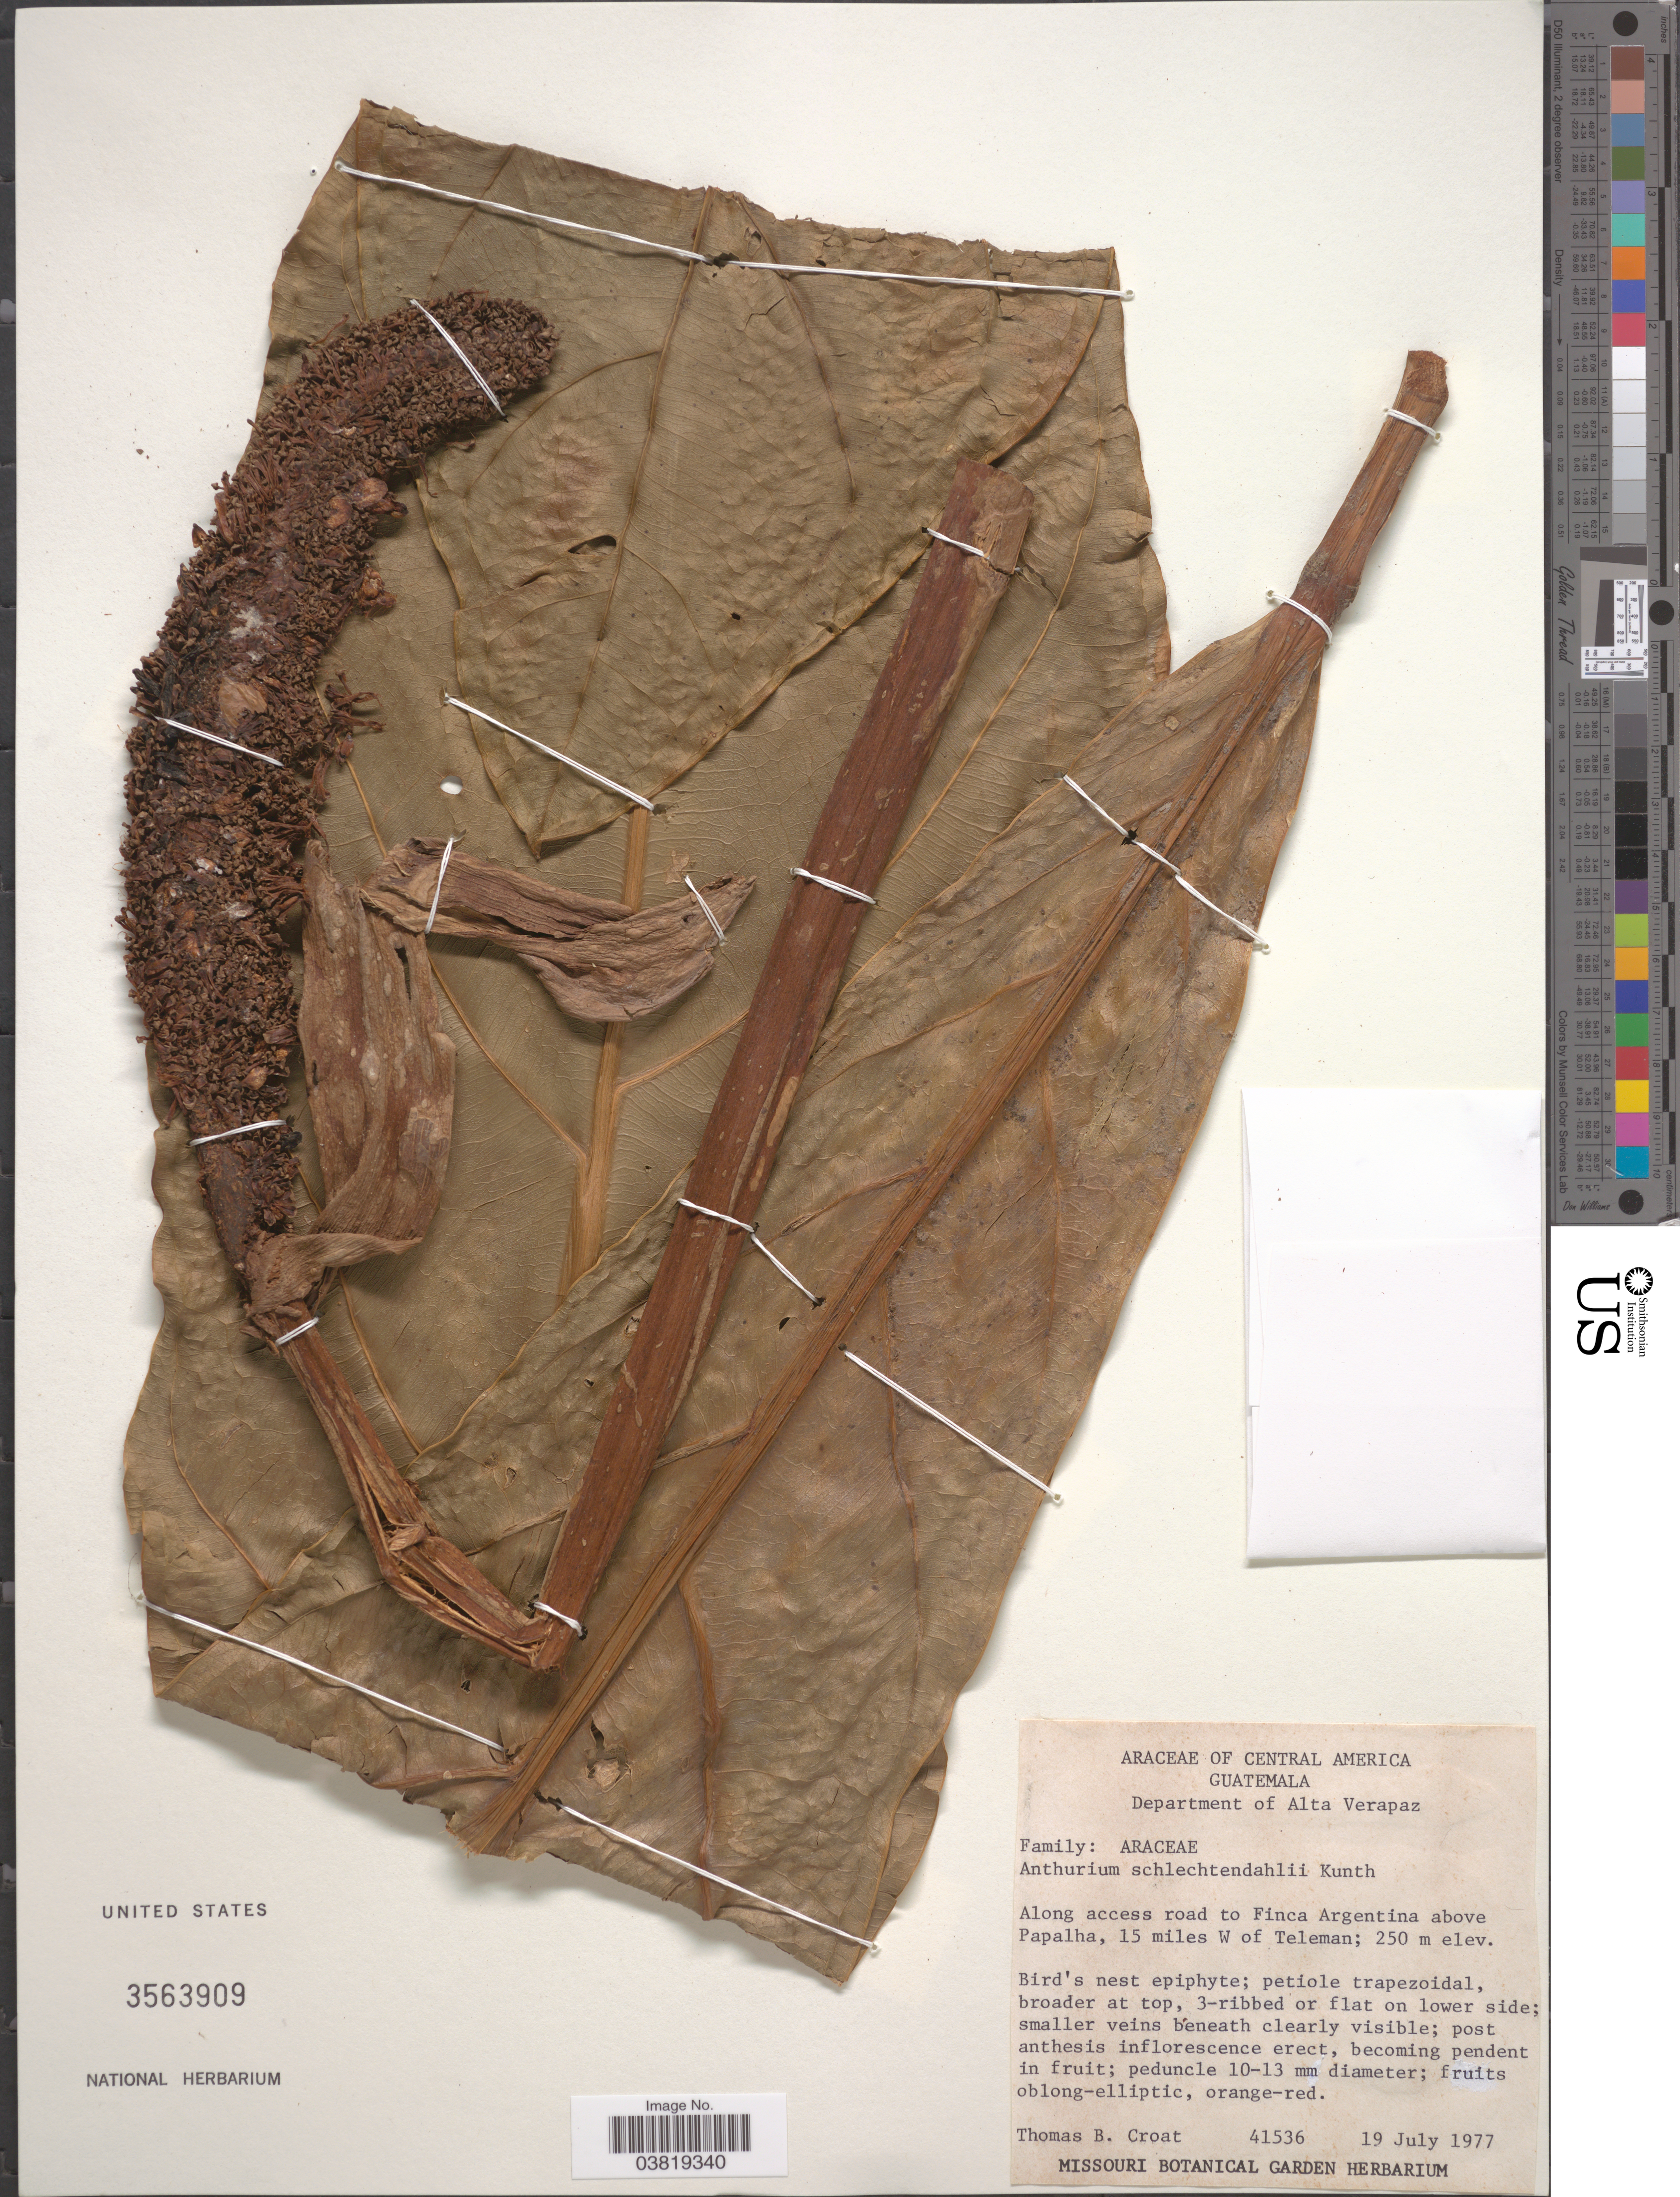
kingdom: Plantae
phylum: Tracheophyta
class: Liliopsida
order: Alismatales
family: Araceae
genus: Anthurium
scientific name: Anthurium schlechtendalii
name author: Kunth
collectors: T. B. Croat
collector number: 41536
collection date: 1977-07-19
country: Guatemala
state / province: Alta Verapaz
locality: Department of Alta Verapaz. Along access road to Finca Argentina above Papalha, 15 miles W of Teleman.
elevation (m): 250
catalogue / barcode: US 3563909